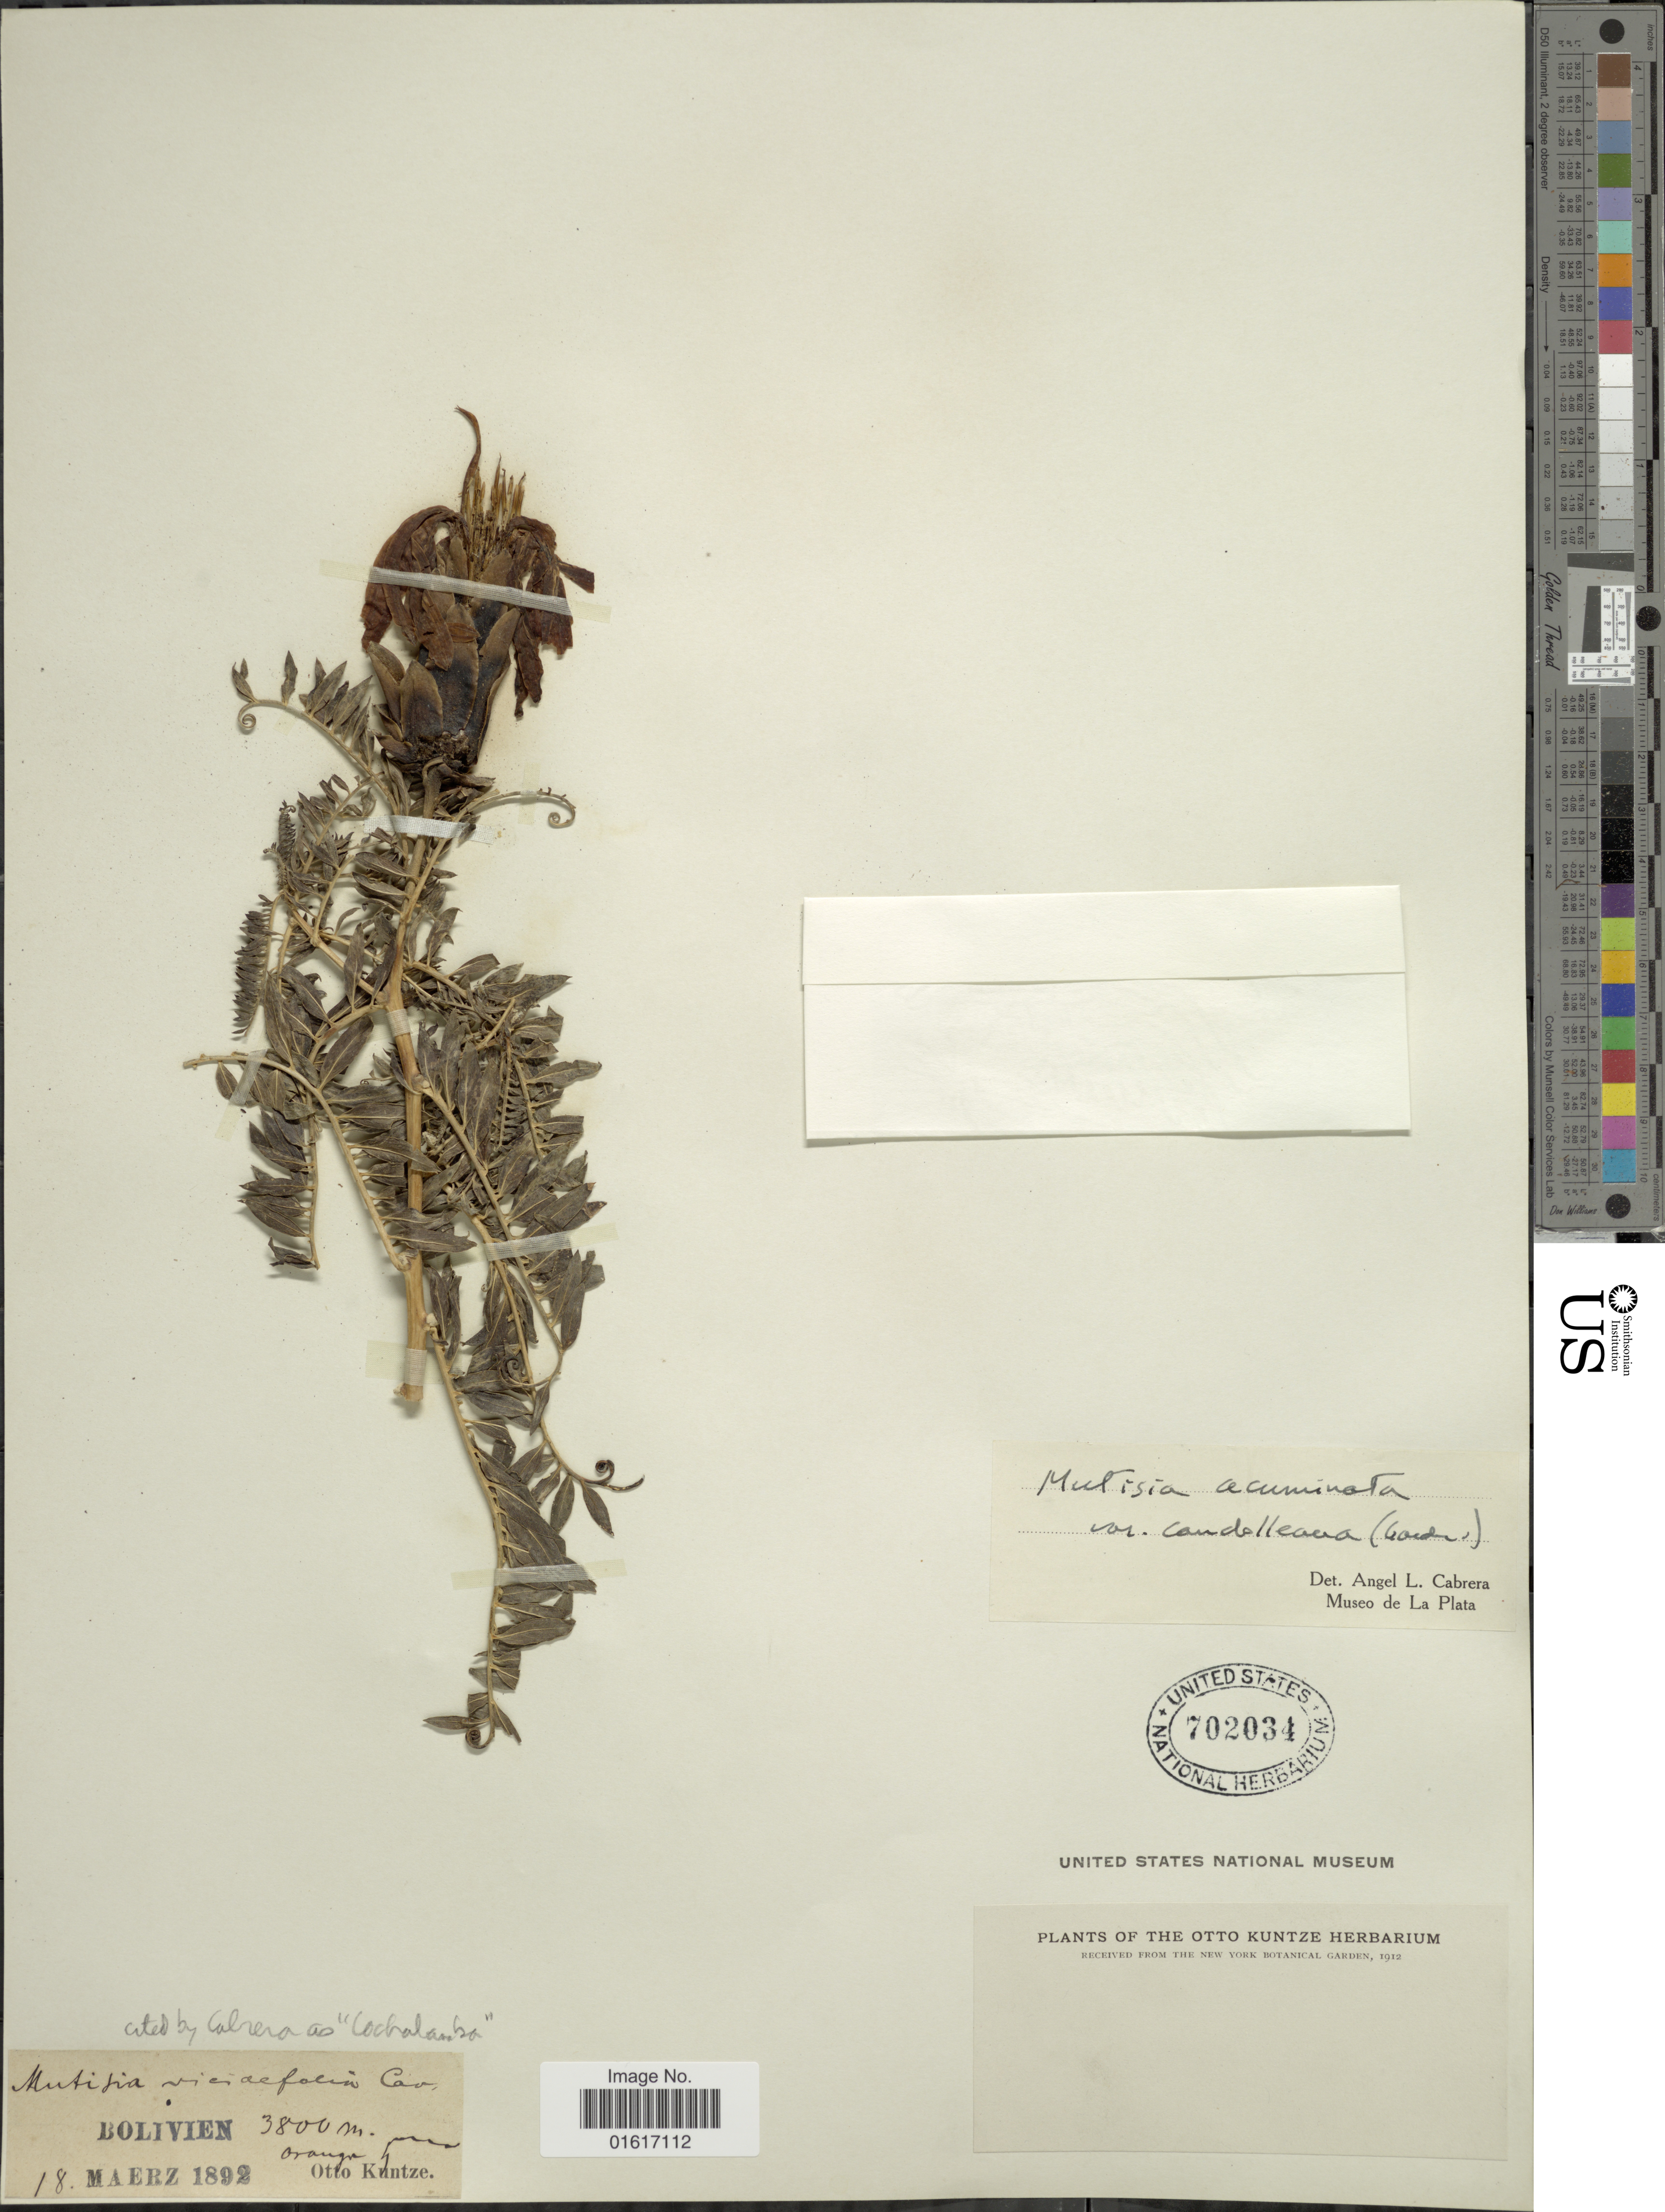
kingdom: Plantae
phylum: Tracheophyta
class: Magnoliopsida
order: Asterales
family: Asteraceae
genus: Mutisia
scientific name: Mutisia acuminata var. candolleana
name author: (Fielding & Gardner) Cabrera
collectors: C.E.O. Kuntze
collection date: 1892-03-18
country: Bolivia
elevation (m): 3800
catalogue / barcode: US 702034